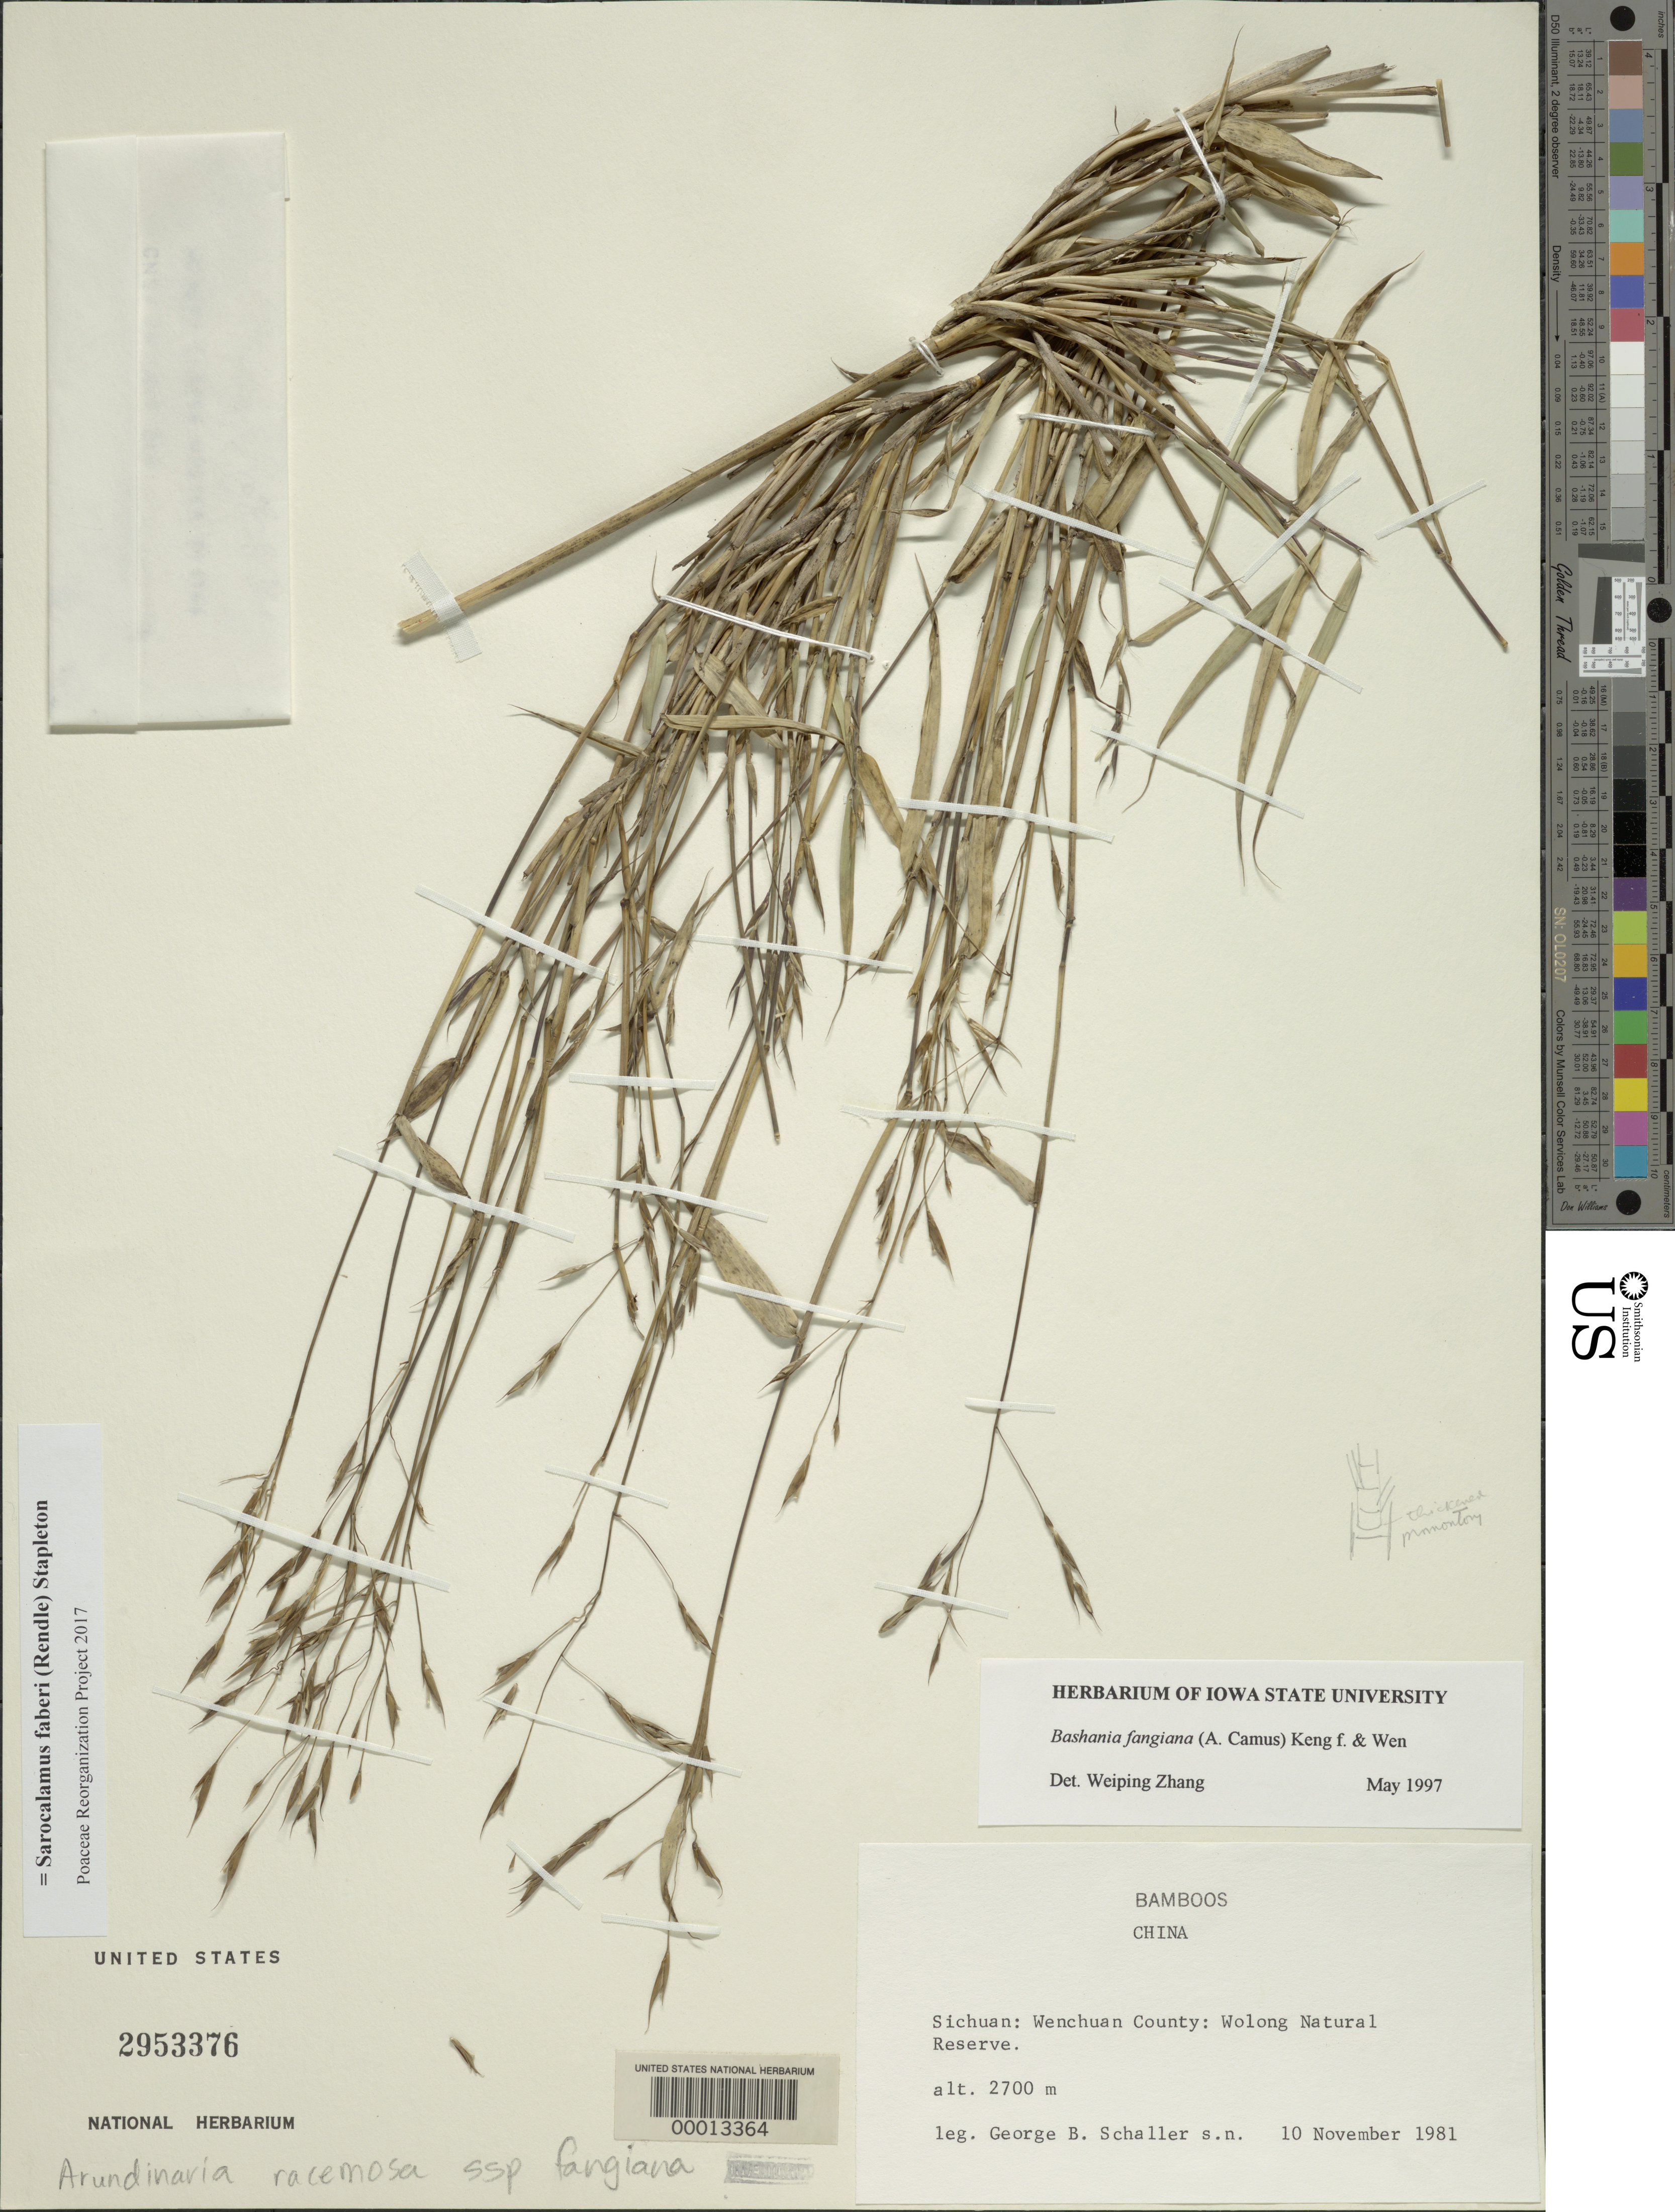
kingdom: Plantae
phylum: Tracheophyta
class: Liliopsida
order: Poales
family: Poaceae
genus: Sarocalamus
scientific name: Sarocalamus faberi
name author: (Rendle) Stapleton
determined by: Poaceae Reorganization Project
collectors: G. Schaller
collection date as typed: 10 Nov 1981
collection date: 1981-11-10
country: China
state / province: Sichuan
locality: Wuyipeng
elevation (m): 2700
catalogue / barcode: US 2953376